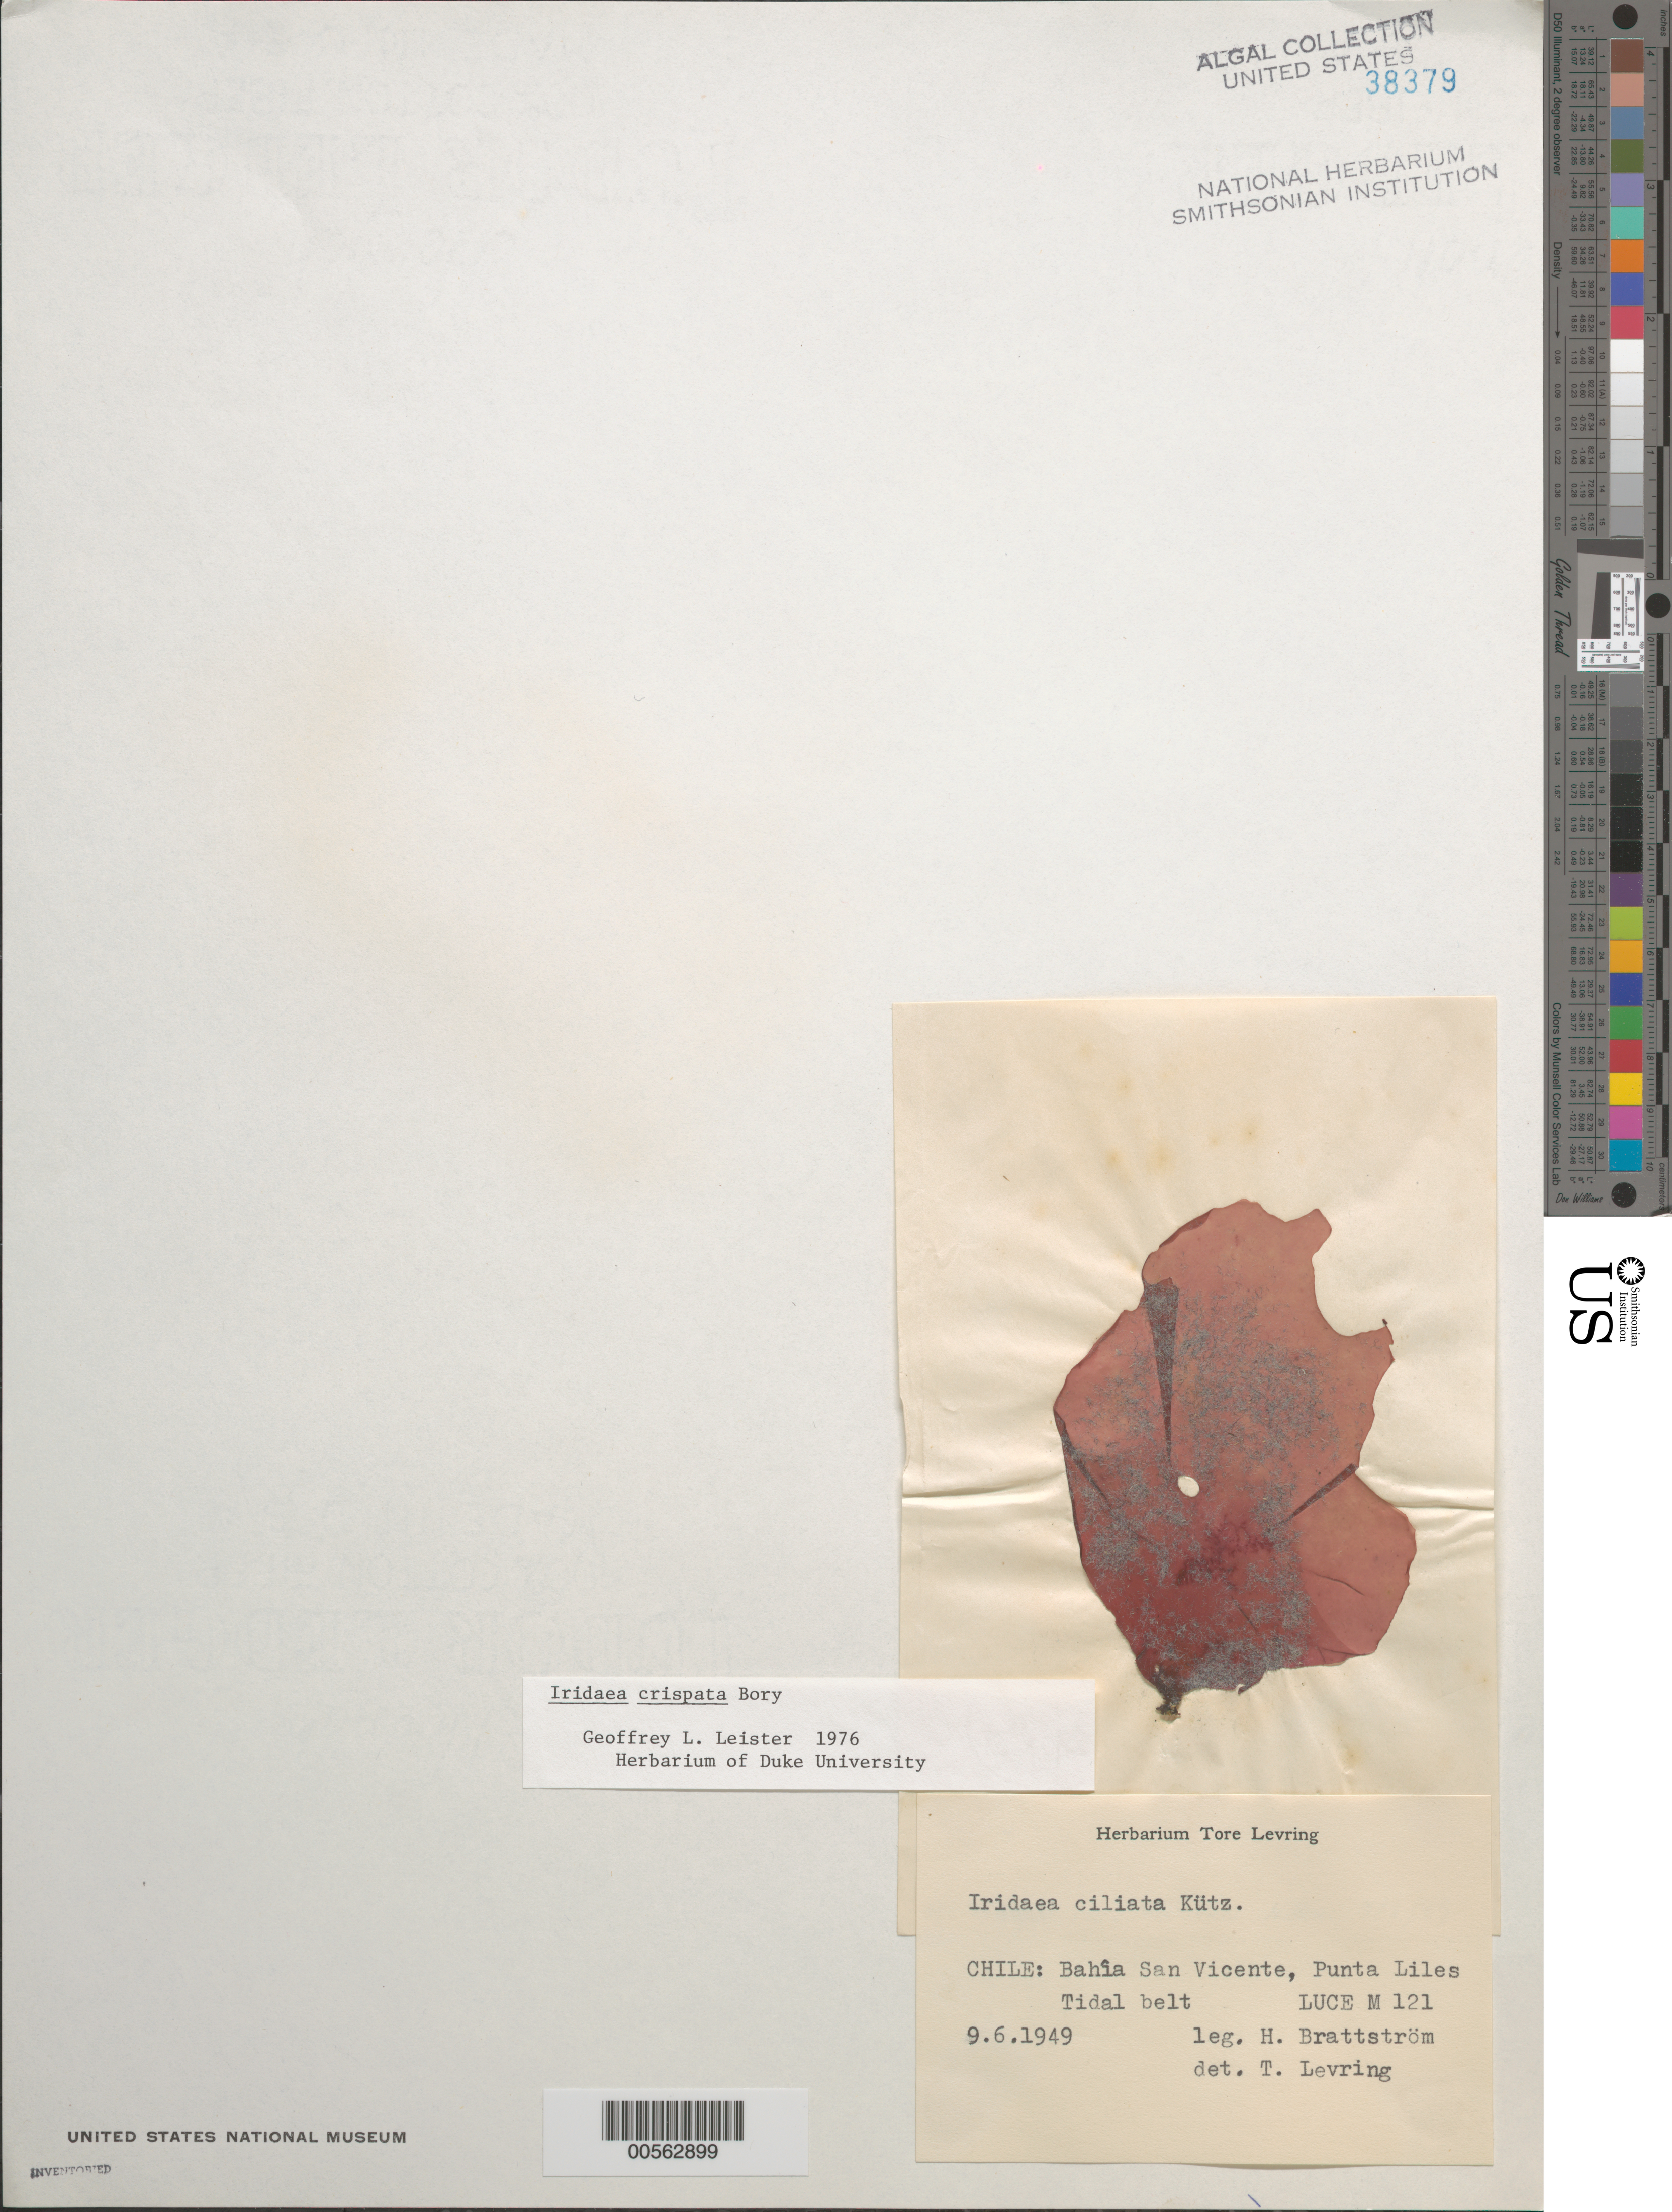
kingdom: Plantae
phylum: Rhodophyta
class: Florideophyceae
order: Gigartinales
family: Gigartinaceae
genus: Sarcothalia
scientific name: Sarcothalia crispata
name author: (Bory) Leister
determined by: Algae name updating Project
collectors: H. Brattstrom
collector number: Luce M 121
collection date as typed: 09 Jun 1949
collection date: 1949-06-09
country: Chile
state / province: Maule (VII)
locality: Bahia san vicente, punta liles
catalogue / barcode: US 38379